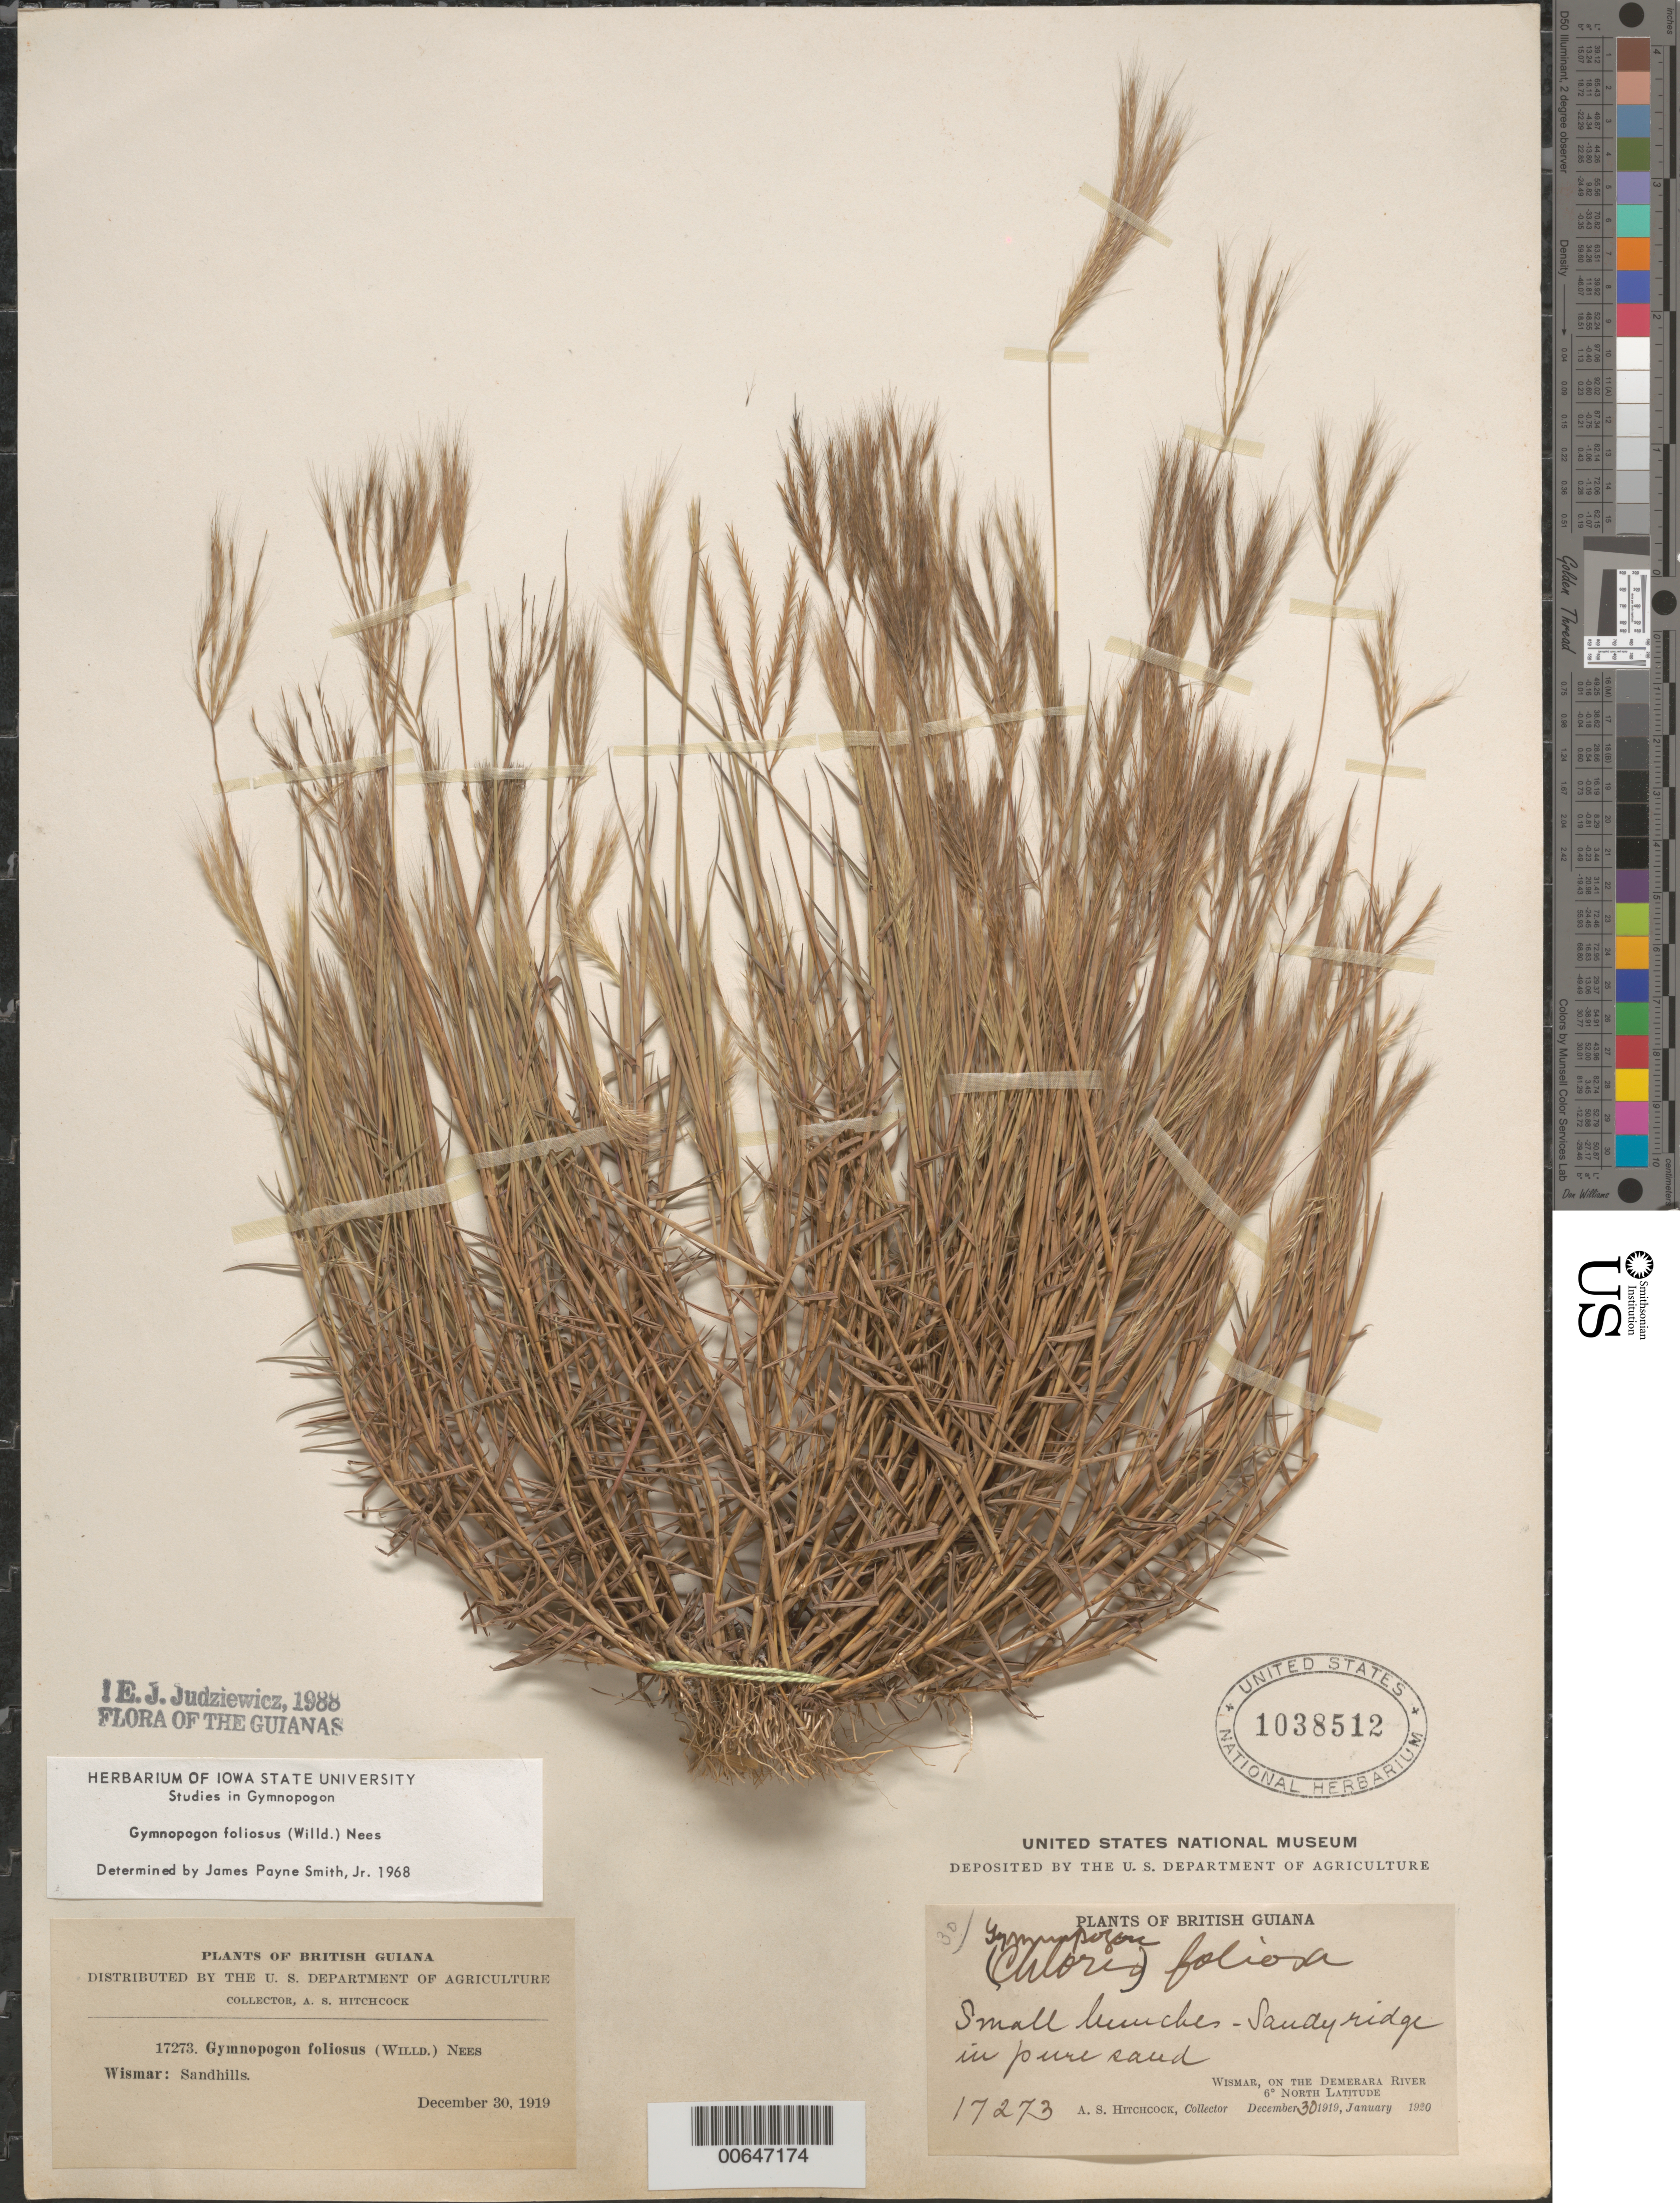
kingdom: Plantae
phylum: Tracheophyta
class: Liliopsida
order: Poales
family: Poaceae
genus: Gymnopogon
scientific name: Gymnopogon foliosus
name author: (Willd.) Nees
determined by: Judziewicz, E. J.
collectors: A. S. Hitchcock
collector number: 17273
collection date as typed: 30-Dec-19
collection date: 1919-12-30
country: Guyana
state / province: U. Demerara-Berbice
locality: Wismar, on the Demerara River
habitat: Small bunches, sandy ridge in pure sand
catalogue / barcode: US 1038512